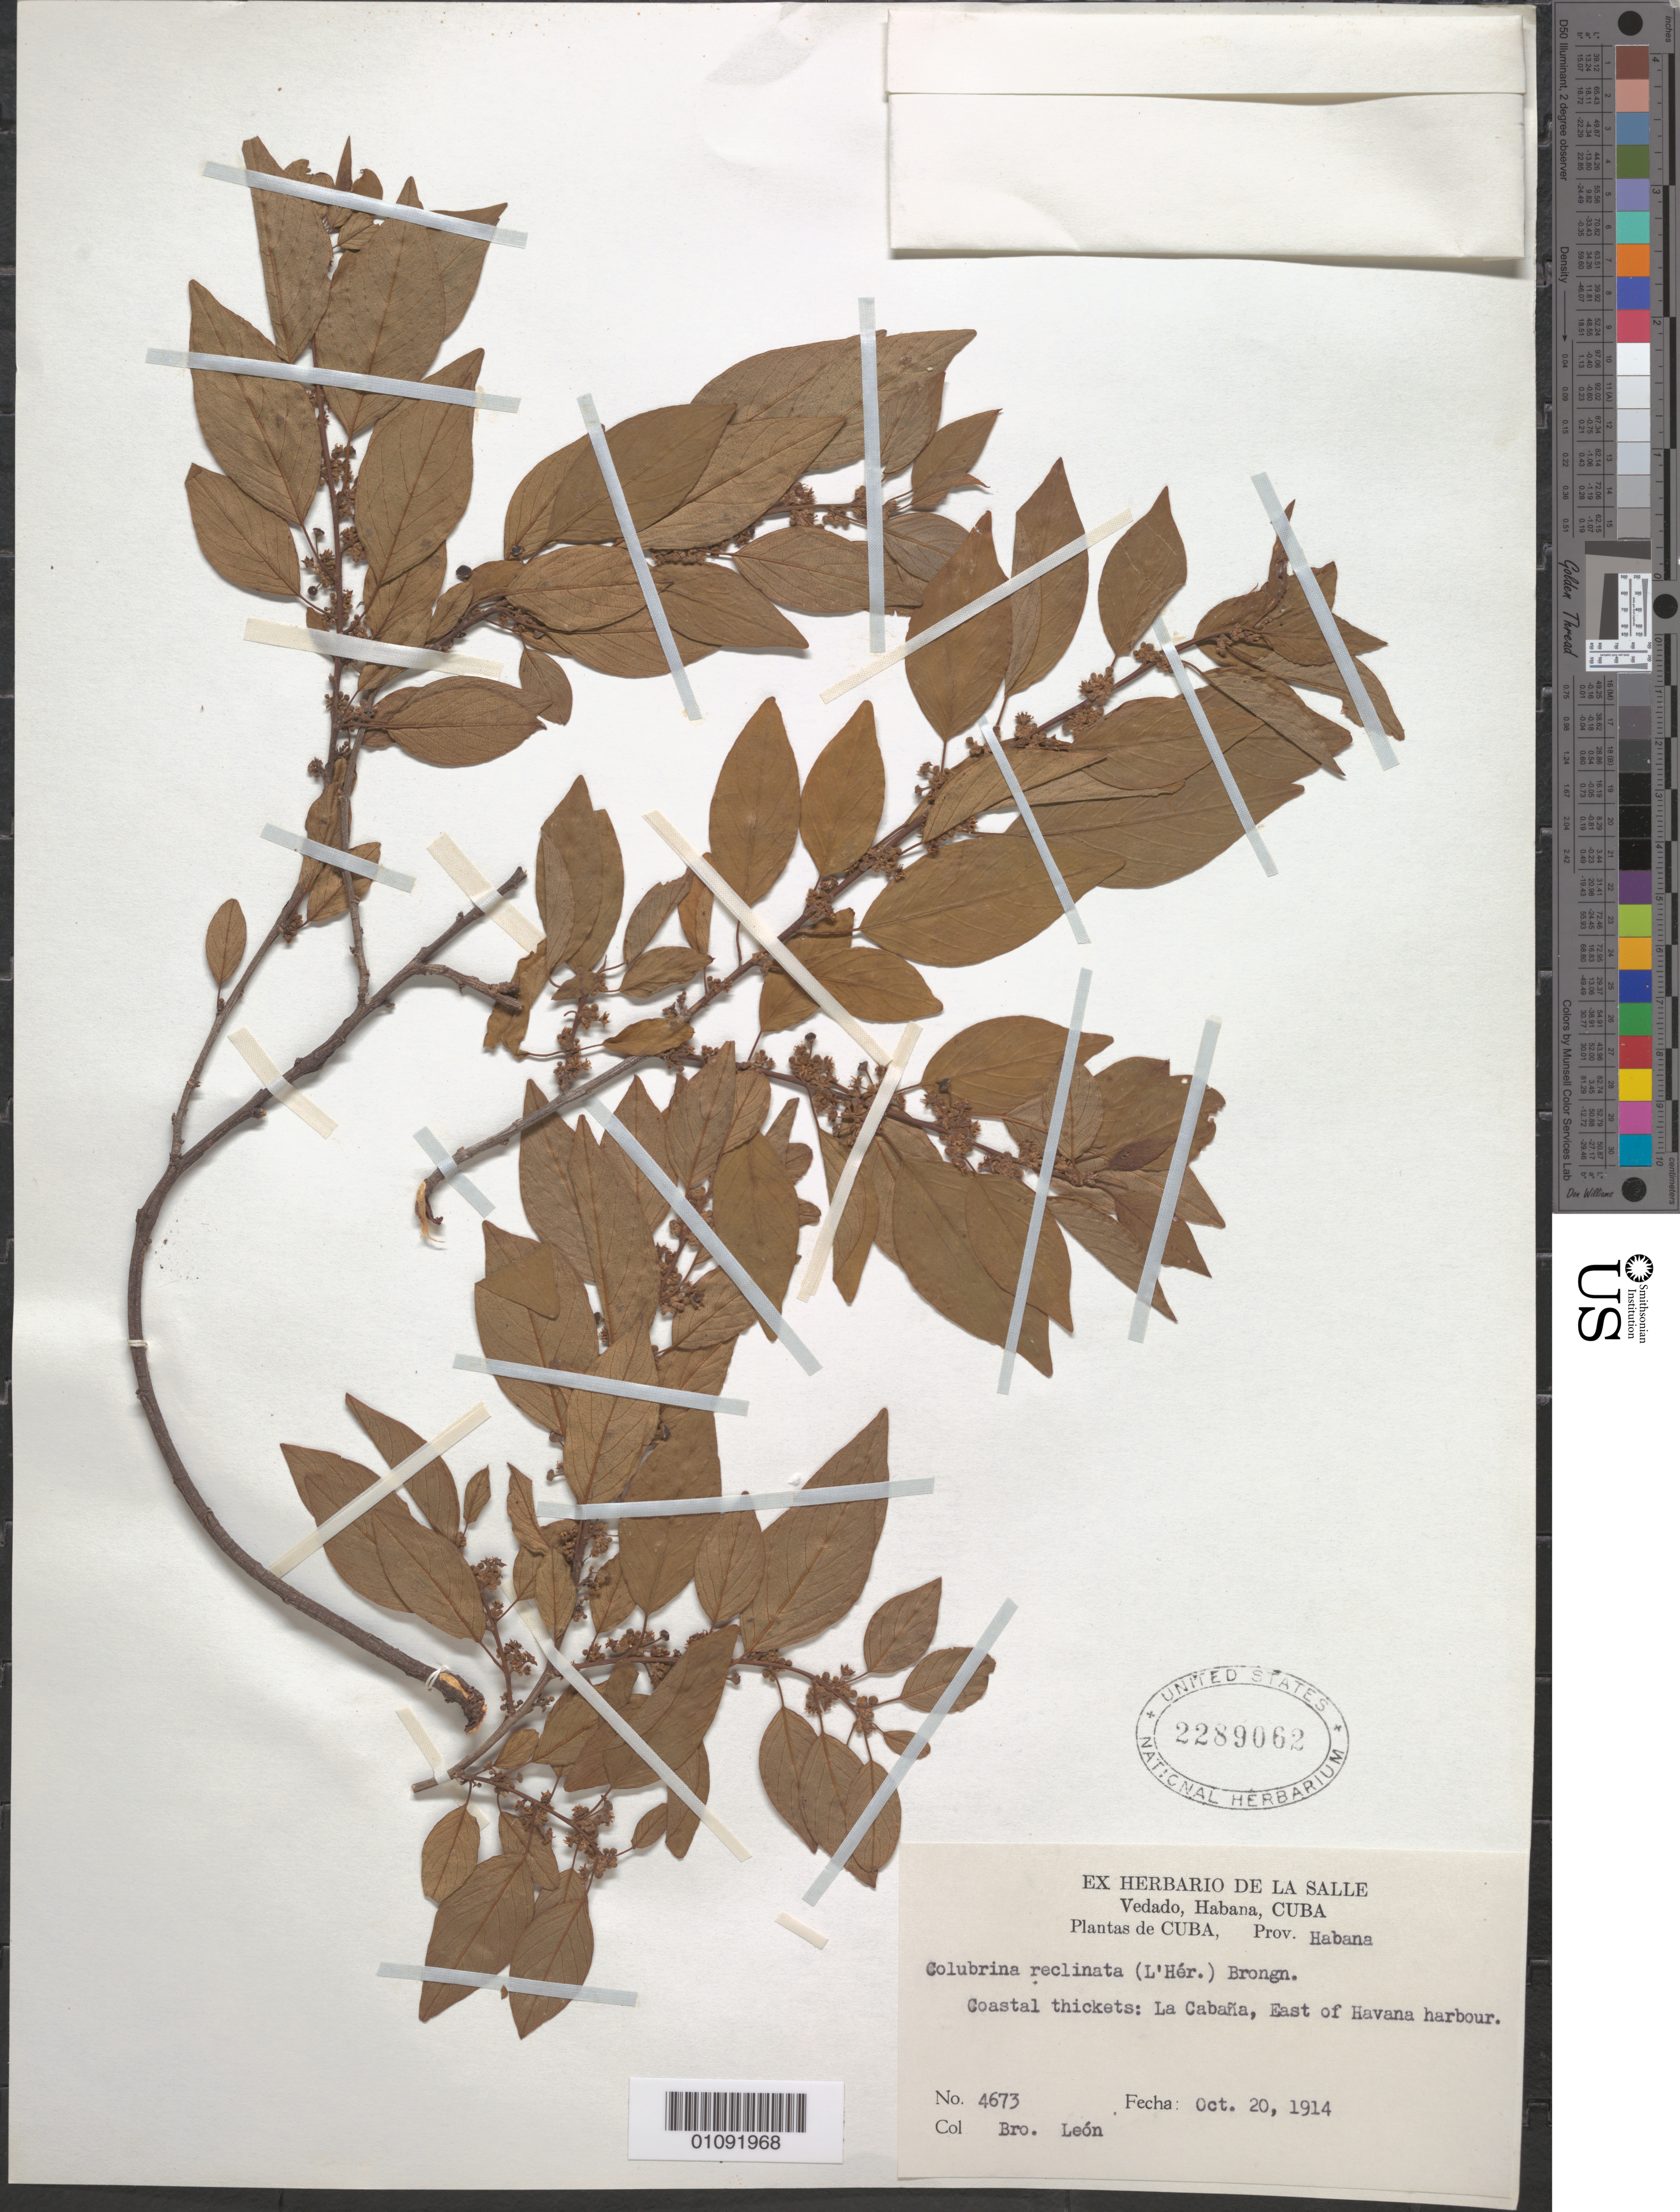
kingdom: Plantae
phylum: Tracheophyta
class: Magnoliopsida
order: Rosales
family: Rhamnaceae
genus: Colubrina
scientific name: Colubrina elliptica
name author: (Sw.) Brizicky & W.L. Stern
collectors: Bro. León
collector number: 4673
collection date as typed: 20 Oct 1914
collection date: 1914-10-20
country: Cuba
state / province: La Habana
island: Cuba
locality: La Cabana, East of Havana harbour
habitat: Coastal thickets:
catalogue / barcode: US 2289062